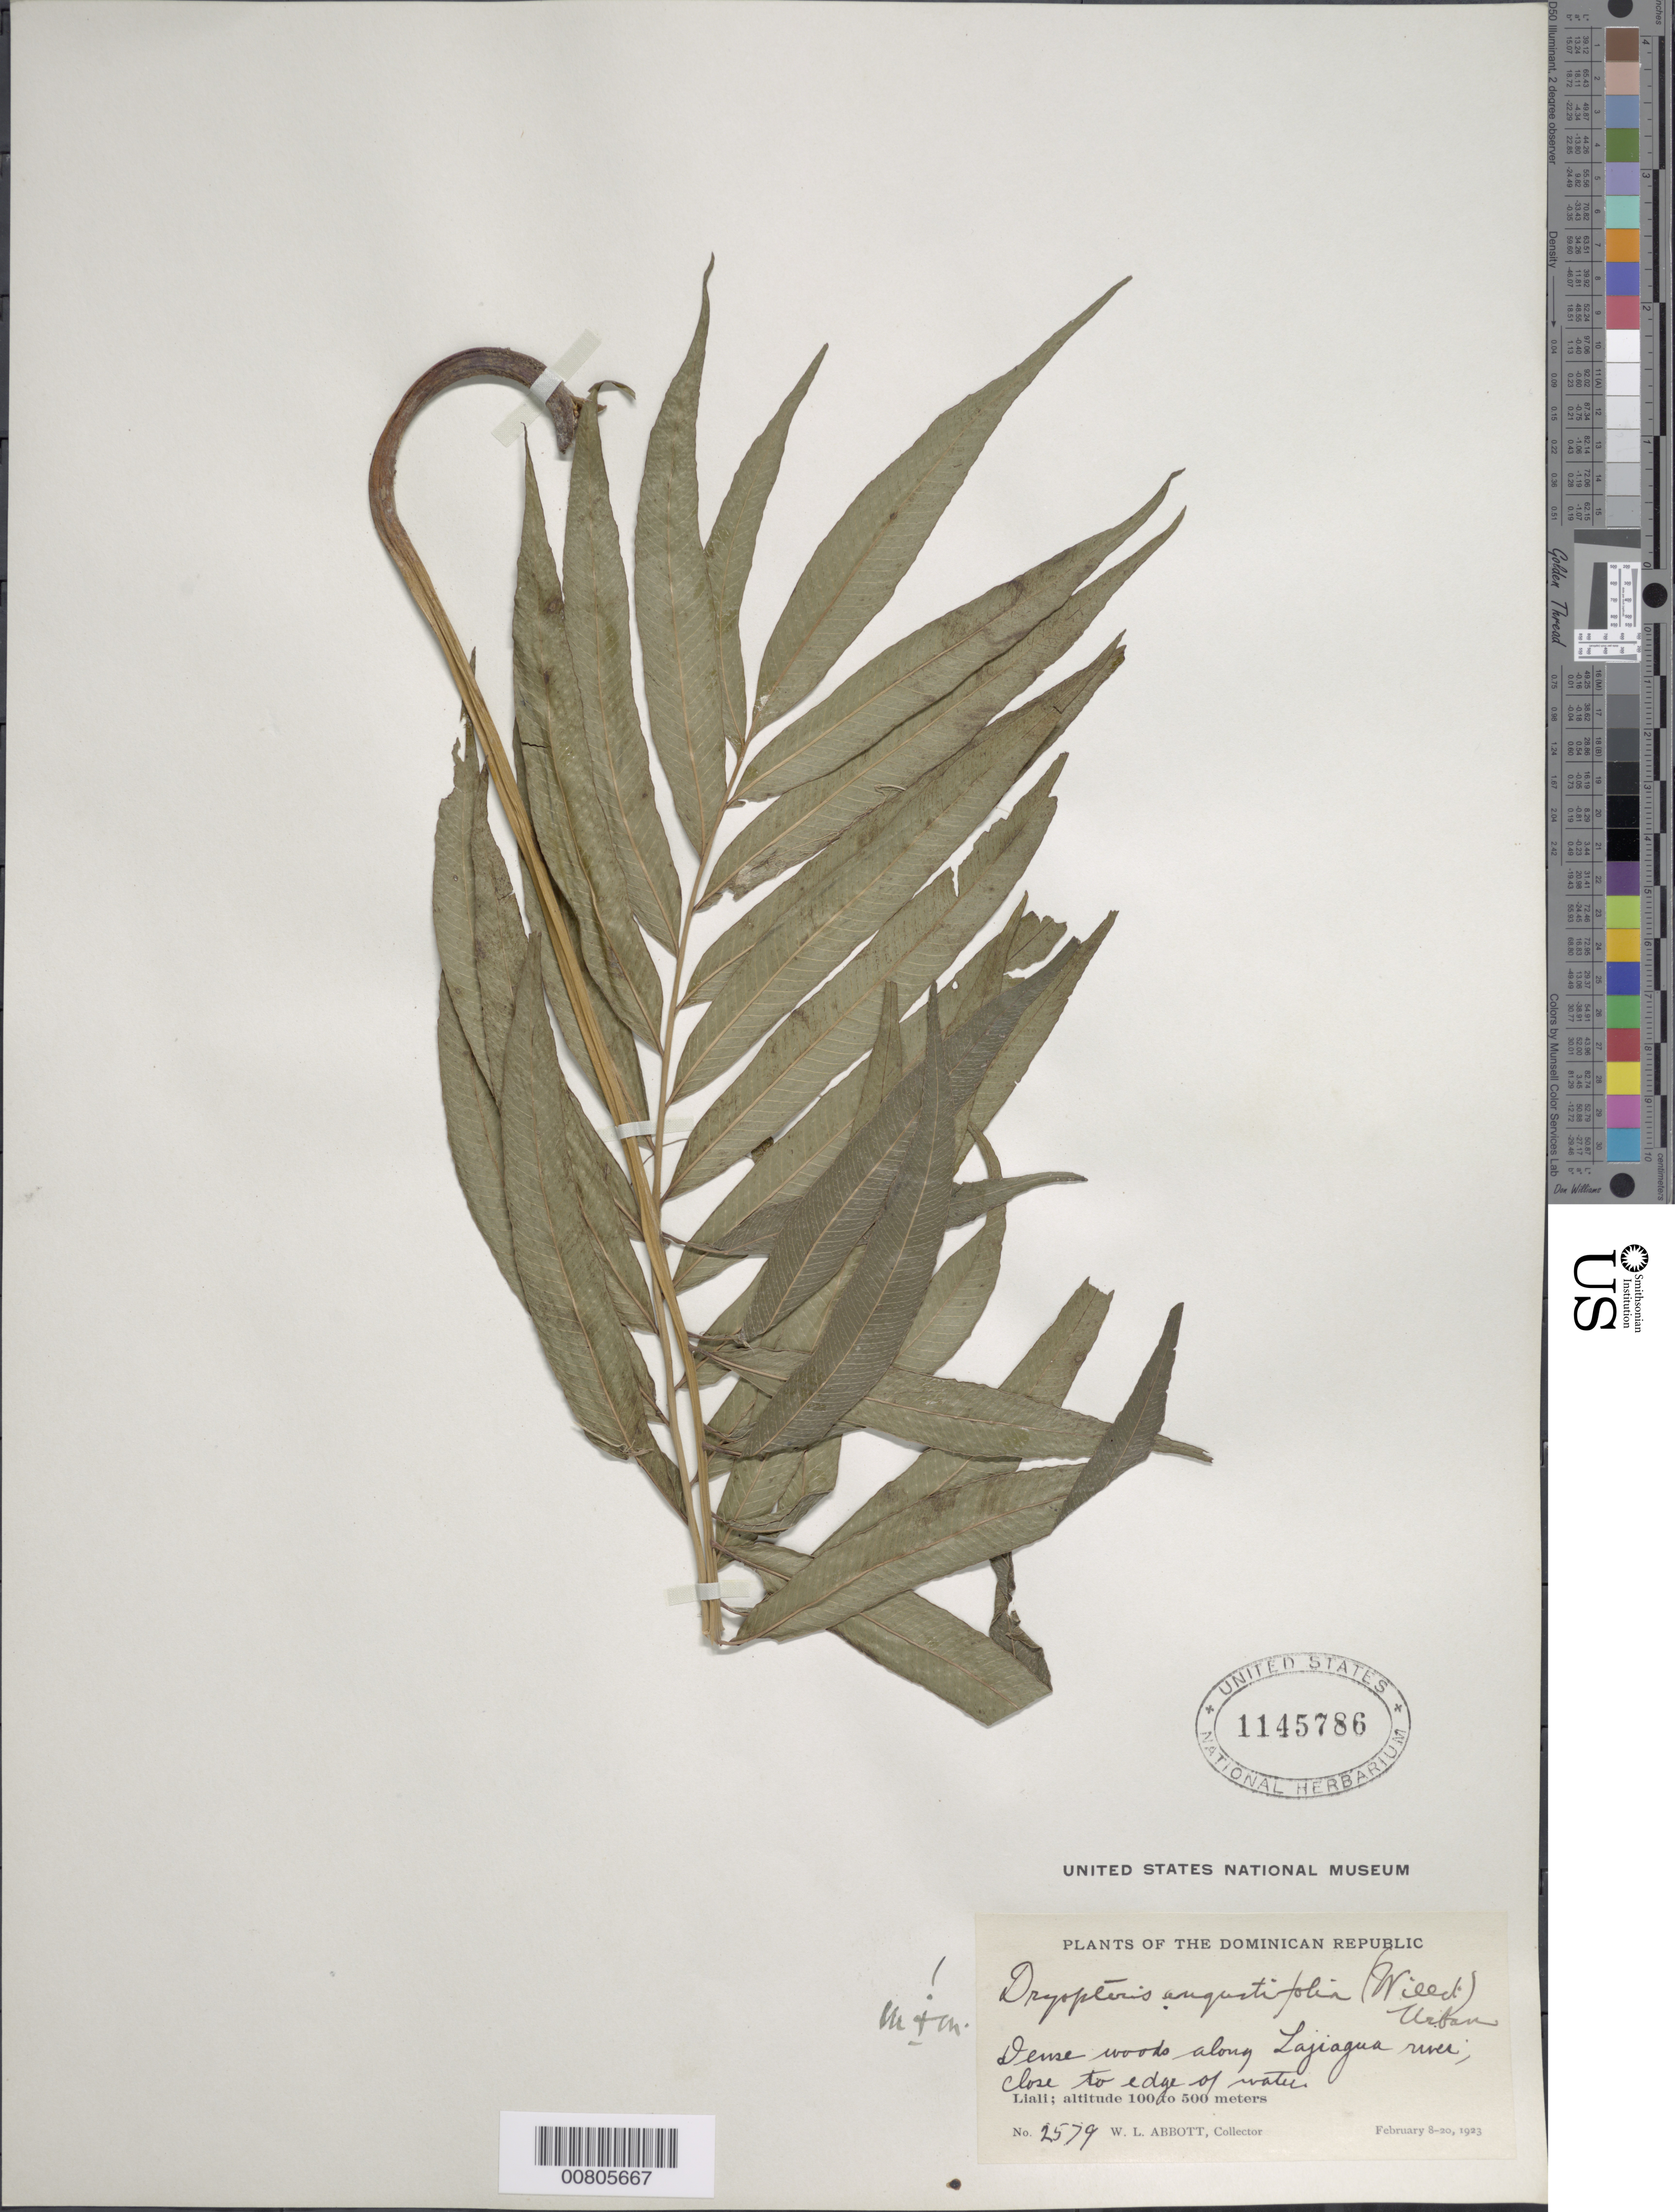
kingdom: Plantae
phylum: Tracheophyta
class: Polypodiopsida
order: Polypodiales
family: Thelypteridaceae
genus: Meniscium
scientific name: Meniscium angustifolium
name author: Willd.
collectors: W. L. Abbott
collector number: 2579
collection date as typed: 08 Feb 1923 to 20 Feb 1923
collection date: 1923-02-08/1923-02-20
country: Dominican Republic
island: Hispaniola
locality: Liali, Lajiagua River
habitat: Dense woods along river, close to edge of water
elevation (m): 100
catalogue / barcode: US 1145786